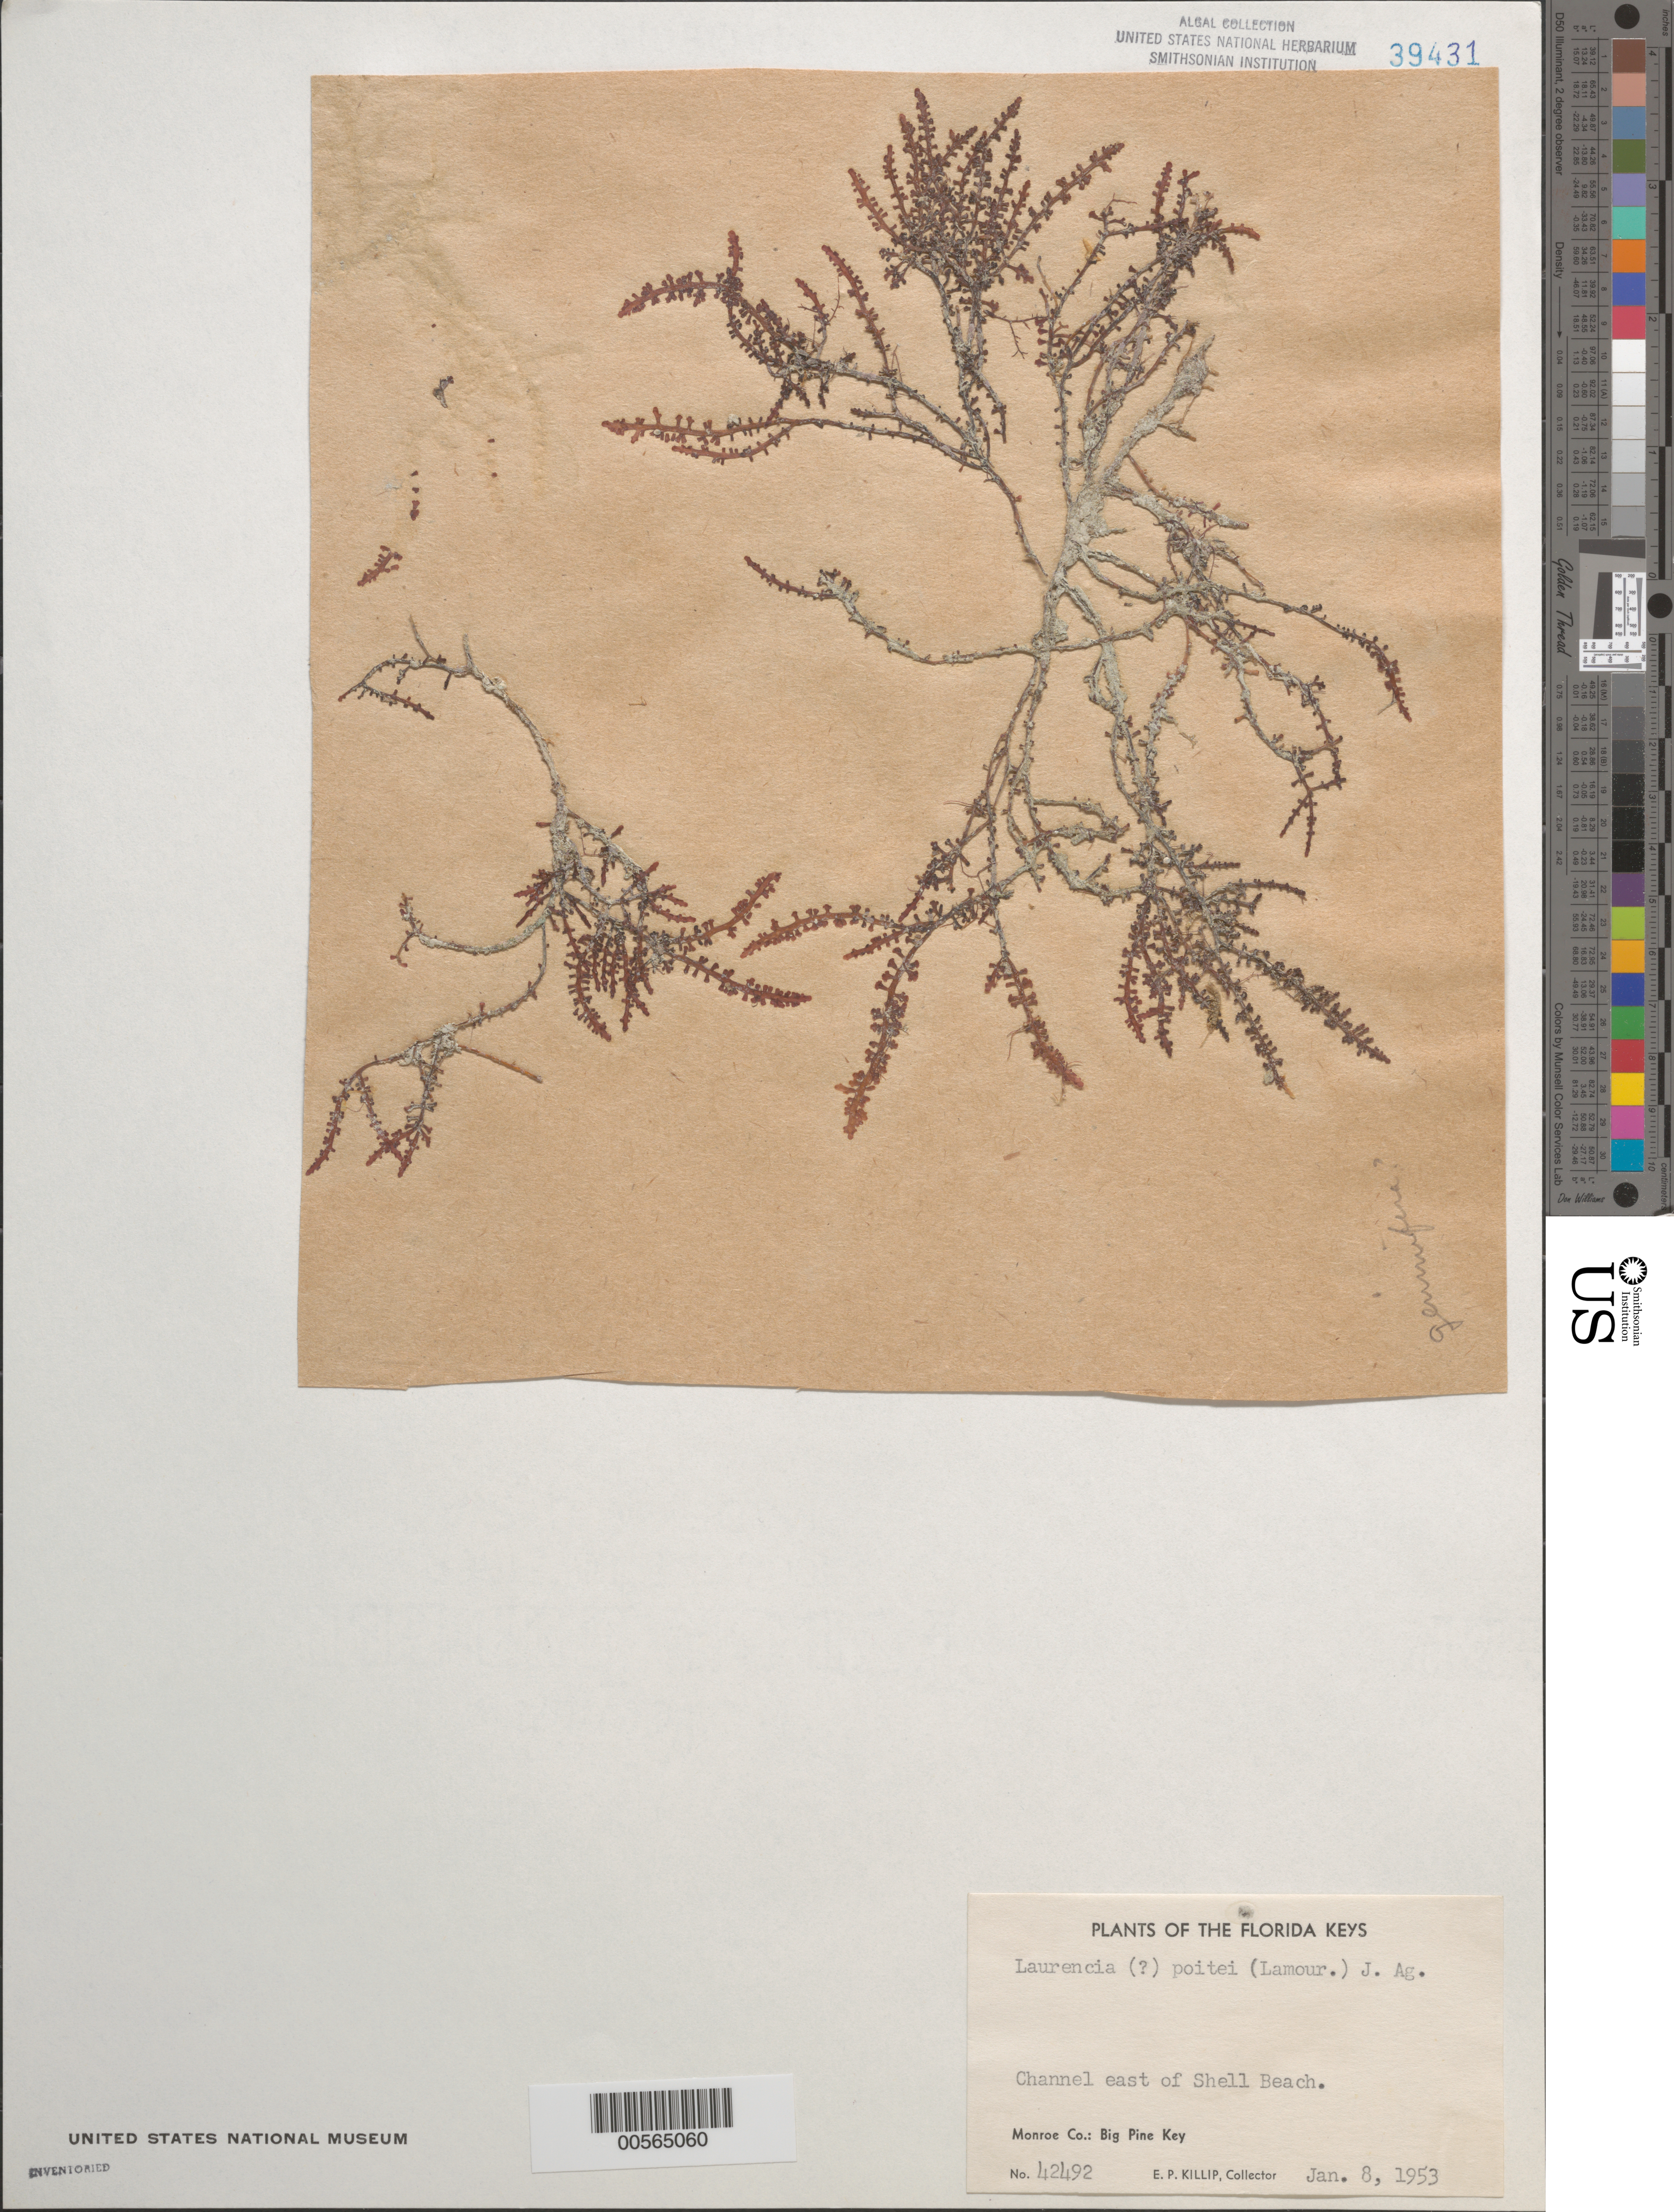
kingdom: Plantae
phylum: Rhodophyta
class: Florideophyceae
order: Ceramiales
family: Rhodomelaceae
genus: Yuzurua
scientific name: Yuzurua poiteaui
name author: (J.V.Lamouroux) Martin-Lescanne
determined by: Brooks, B. L., (BOT), Smithsonian Institution - National Museum of Natural History (UNITED STATES)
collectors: L. G. Williams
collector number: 42492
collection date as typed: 08 Jan 1953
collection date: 1953-01-08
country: United States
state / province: Florida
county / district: Monroe County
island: Big Pine Key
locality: Channel east of Shell Beach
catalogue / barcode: US 39431